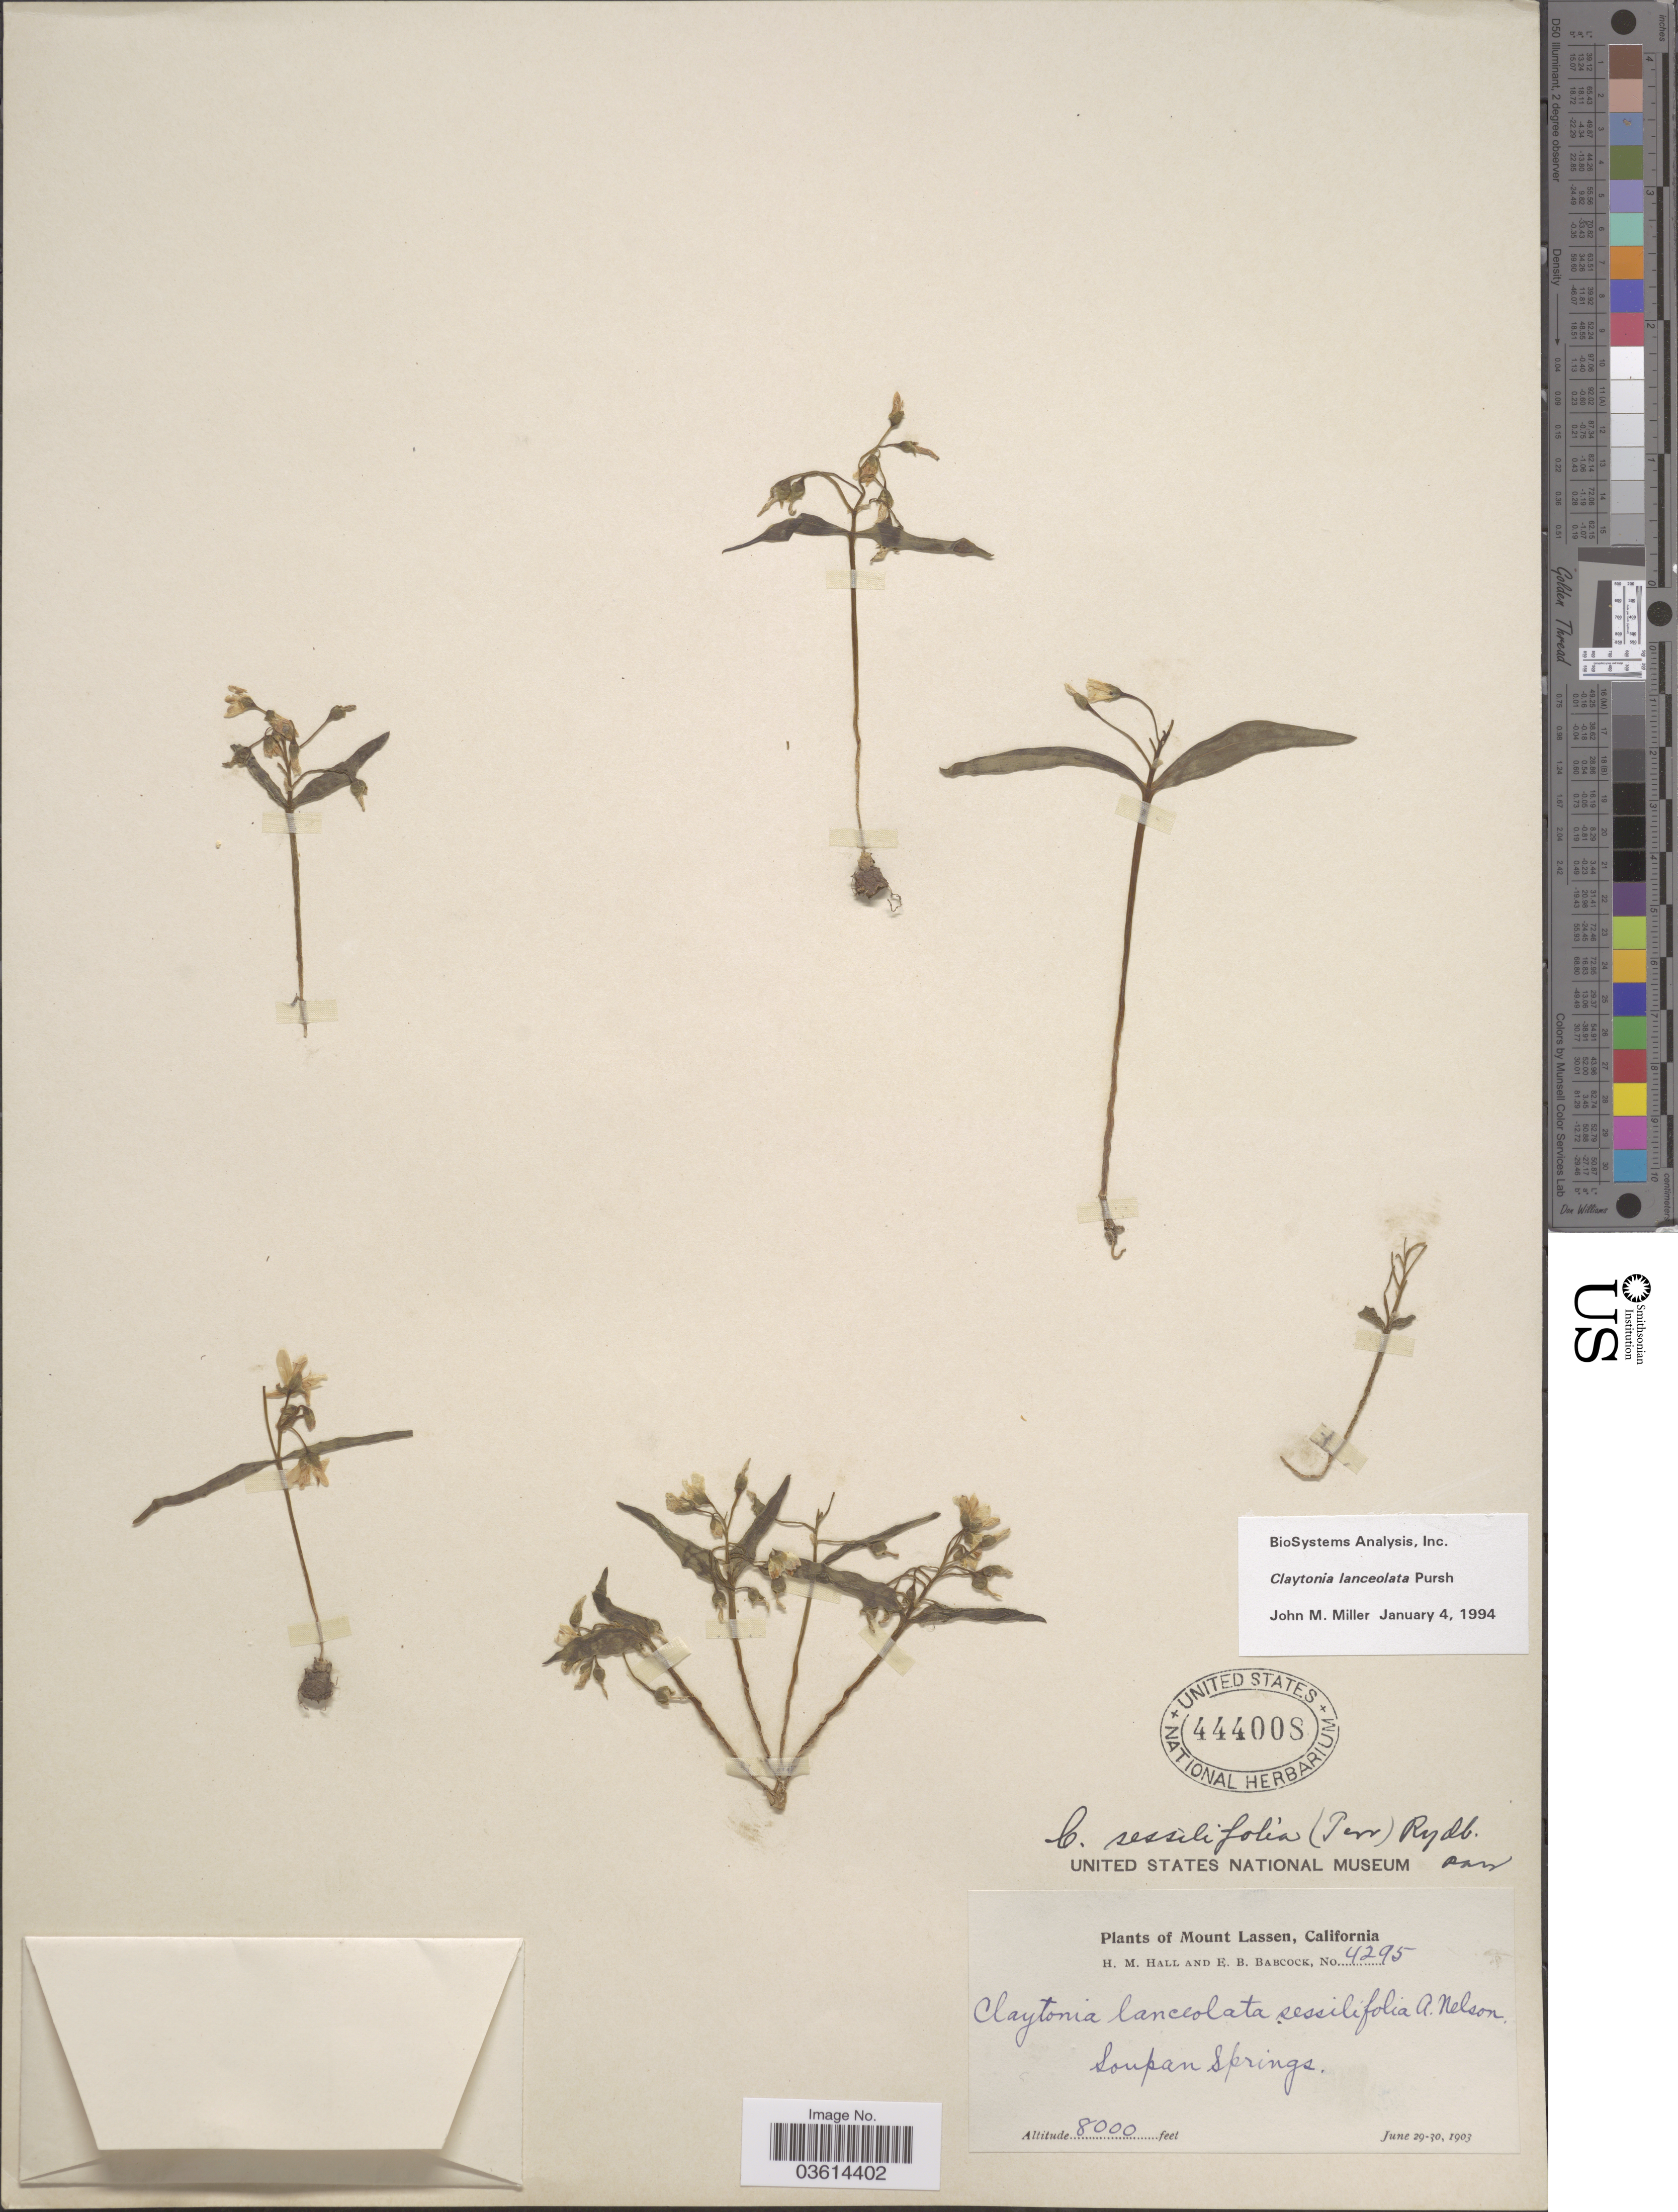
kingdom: Plantae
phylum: Tracheophyta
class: Magnoliopsida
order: Caryophyllales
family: Montiaceae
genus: Claytonia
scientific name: Claytonia lanceolata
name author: Pursh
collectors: H. M. Hall & E. B. Babcock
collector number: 4295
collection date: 1903-06-29/1903-06-30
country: United States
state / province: California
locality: Mount Lassen. Soupan Springs.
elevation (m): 2438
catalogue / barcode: US 444008